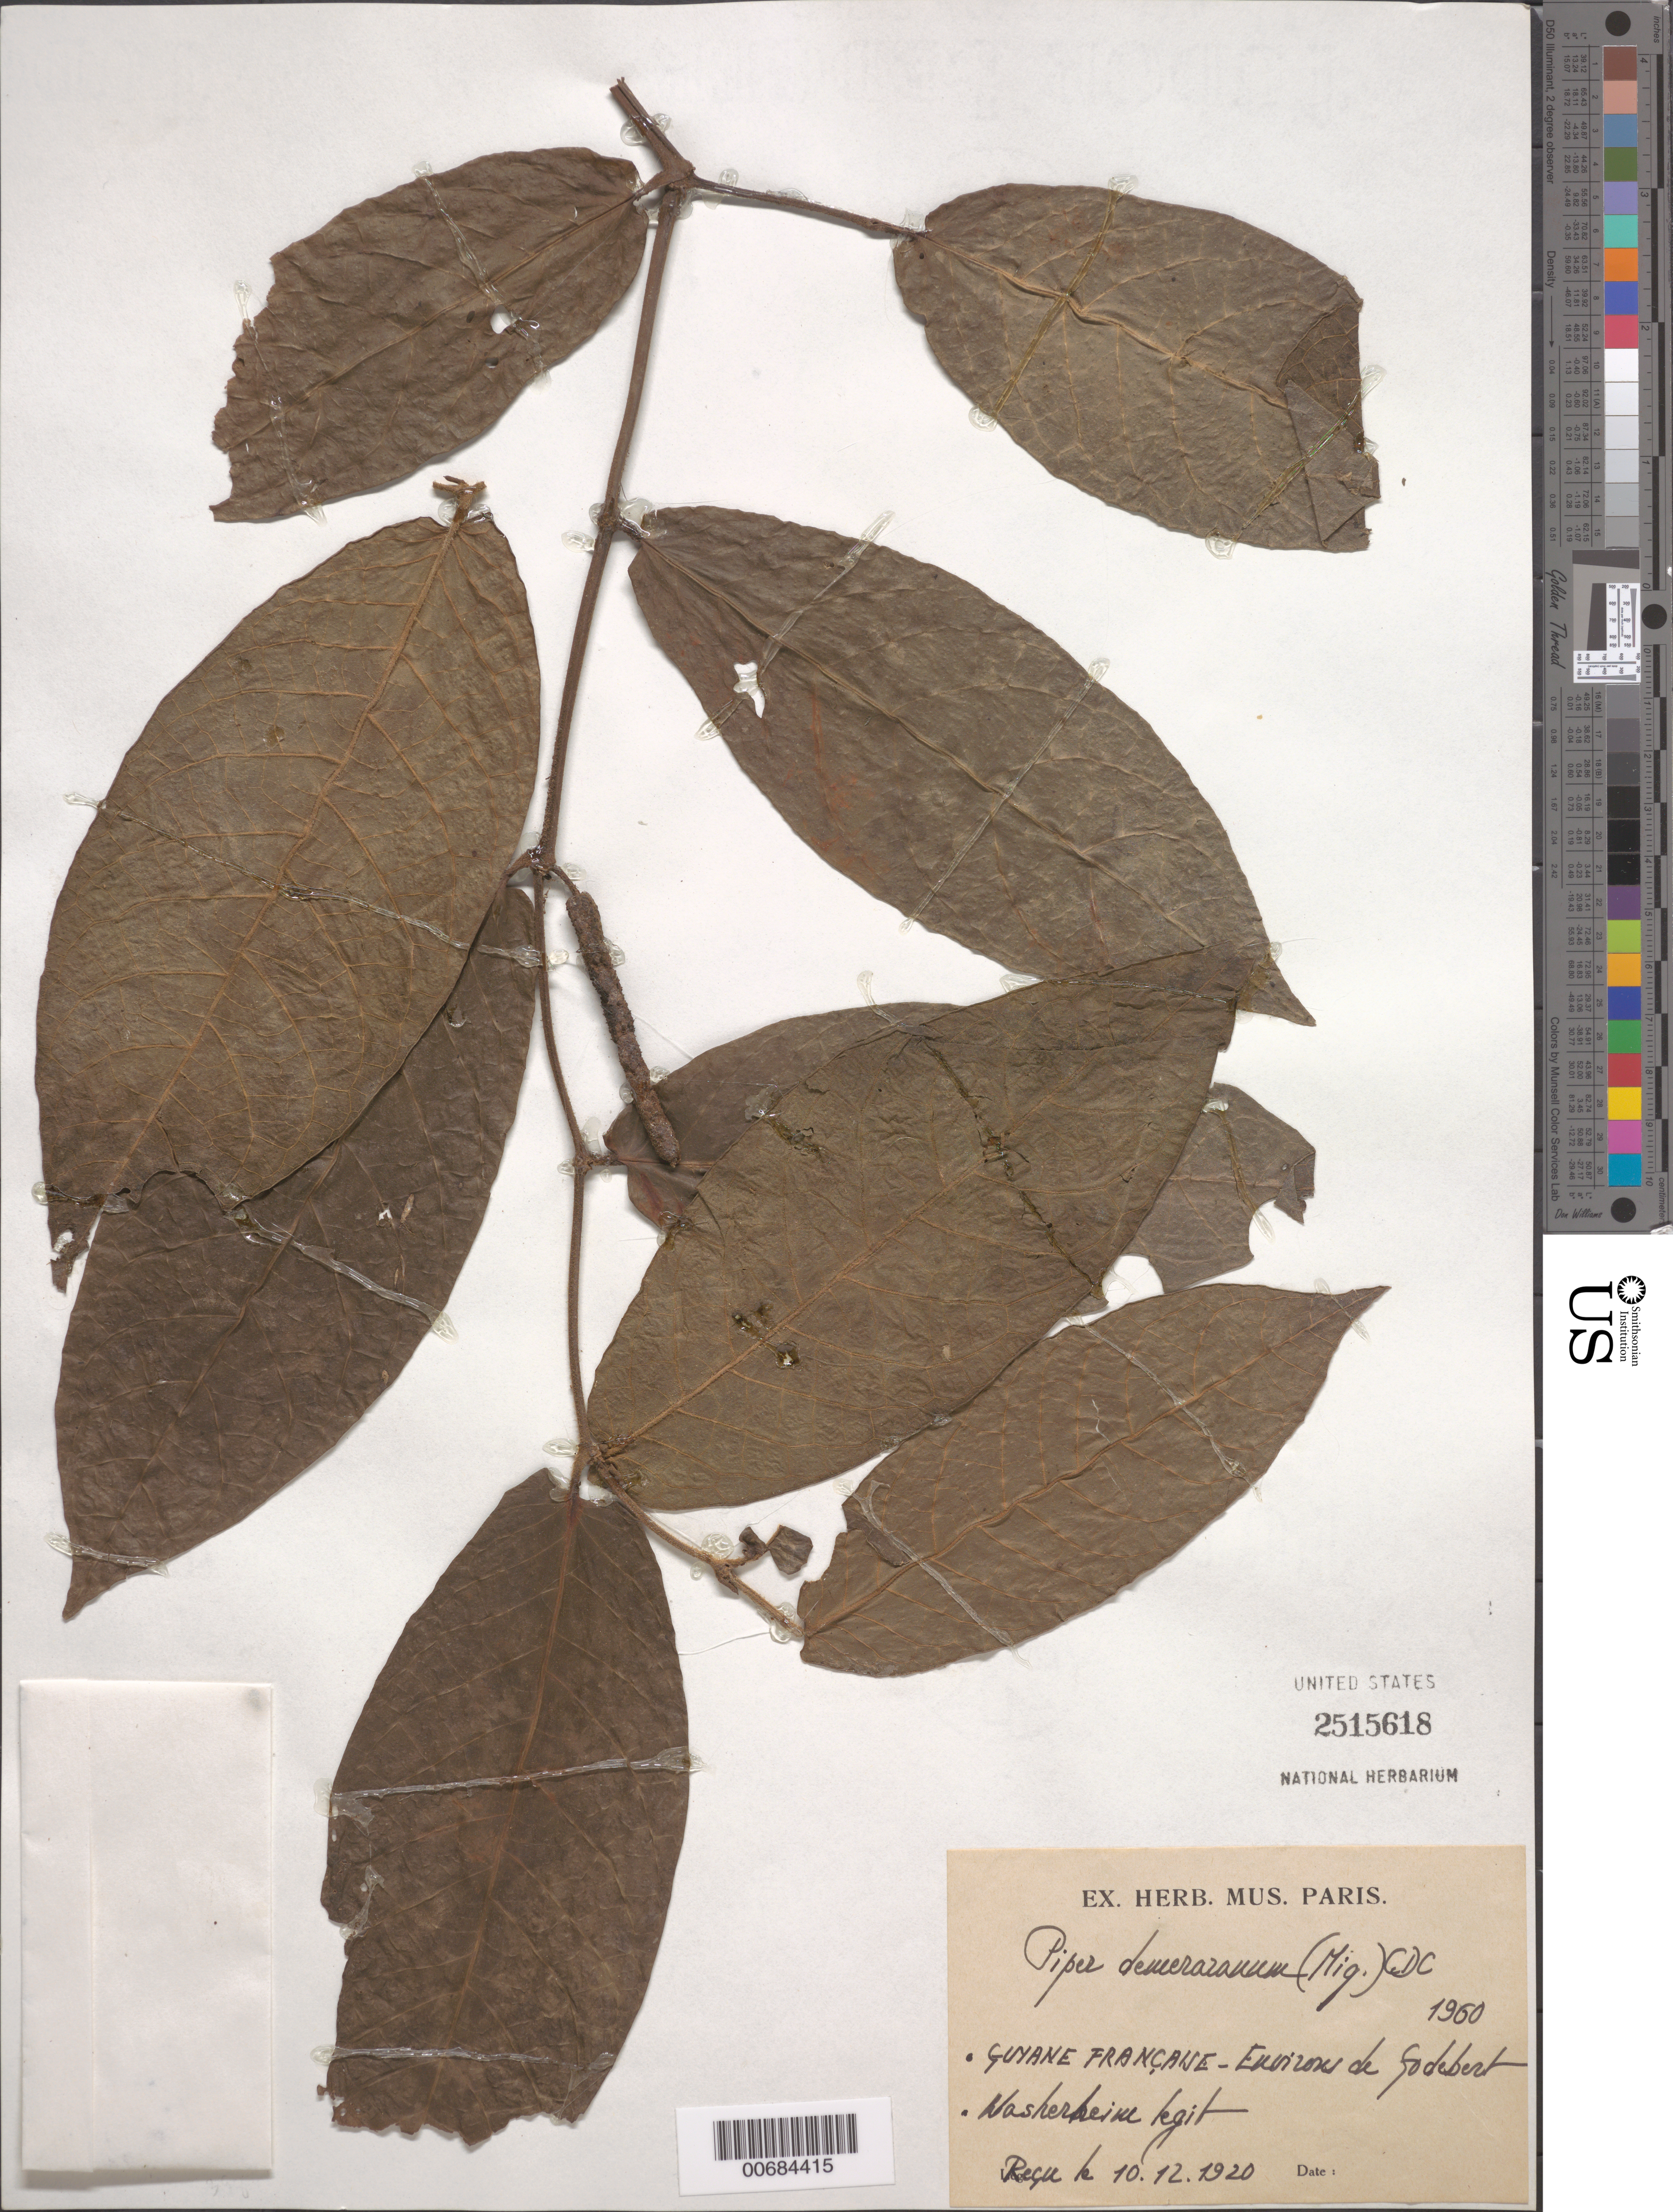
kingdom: Plantae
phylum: Tracheophyta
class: Magnoliopsida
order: Piperales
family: Piperaceae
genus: Piper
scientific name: Piper demeraranum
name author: (Miq.) C. DC.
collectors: G. Wachenheim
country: French Guiana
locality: Godebert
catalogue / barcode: US 2515618